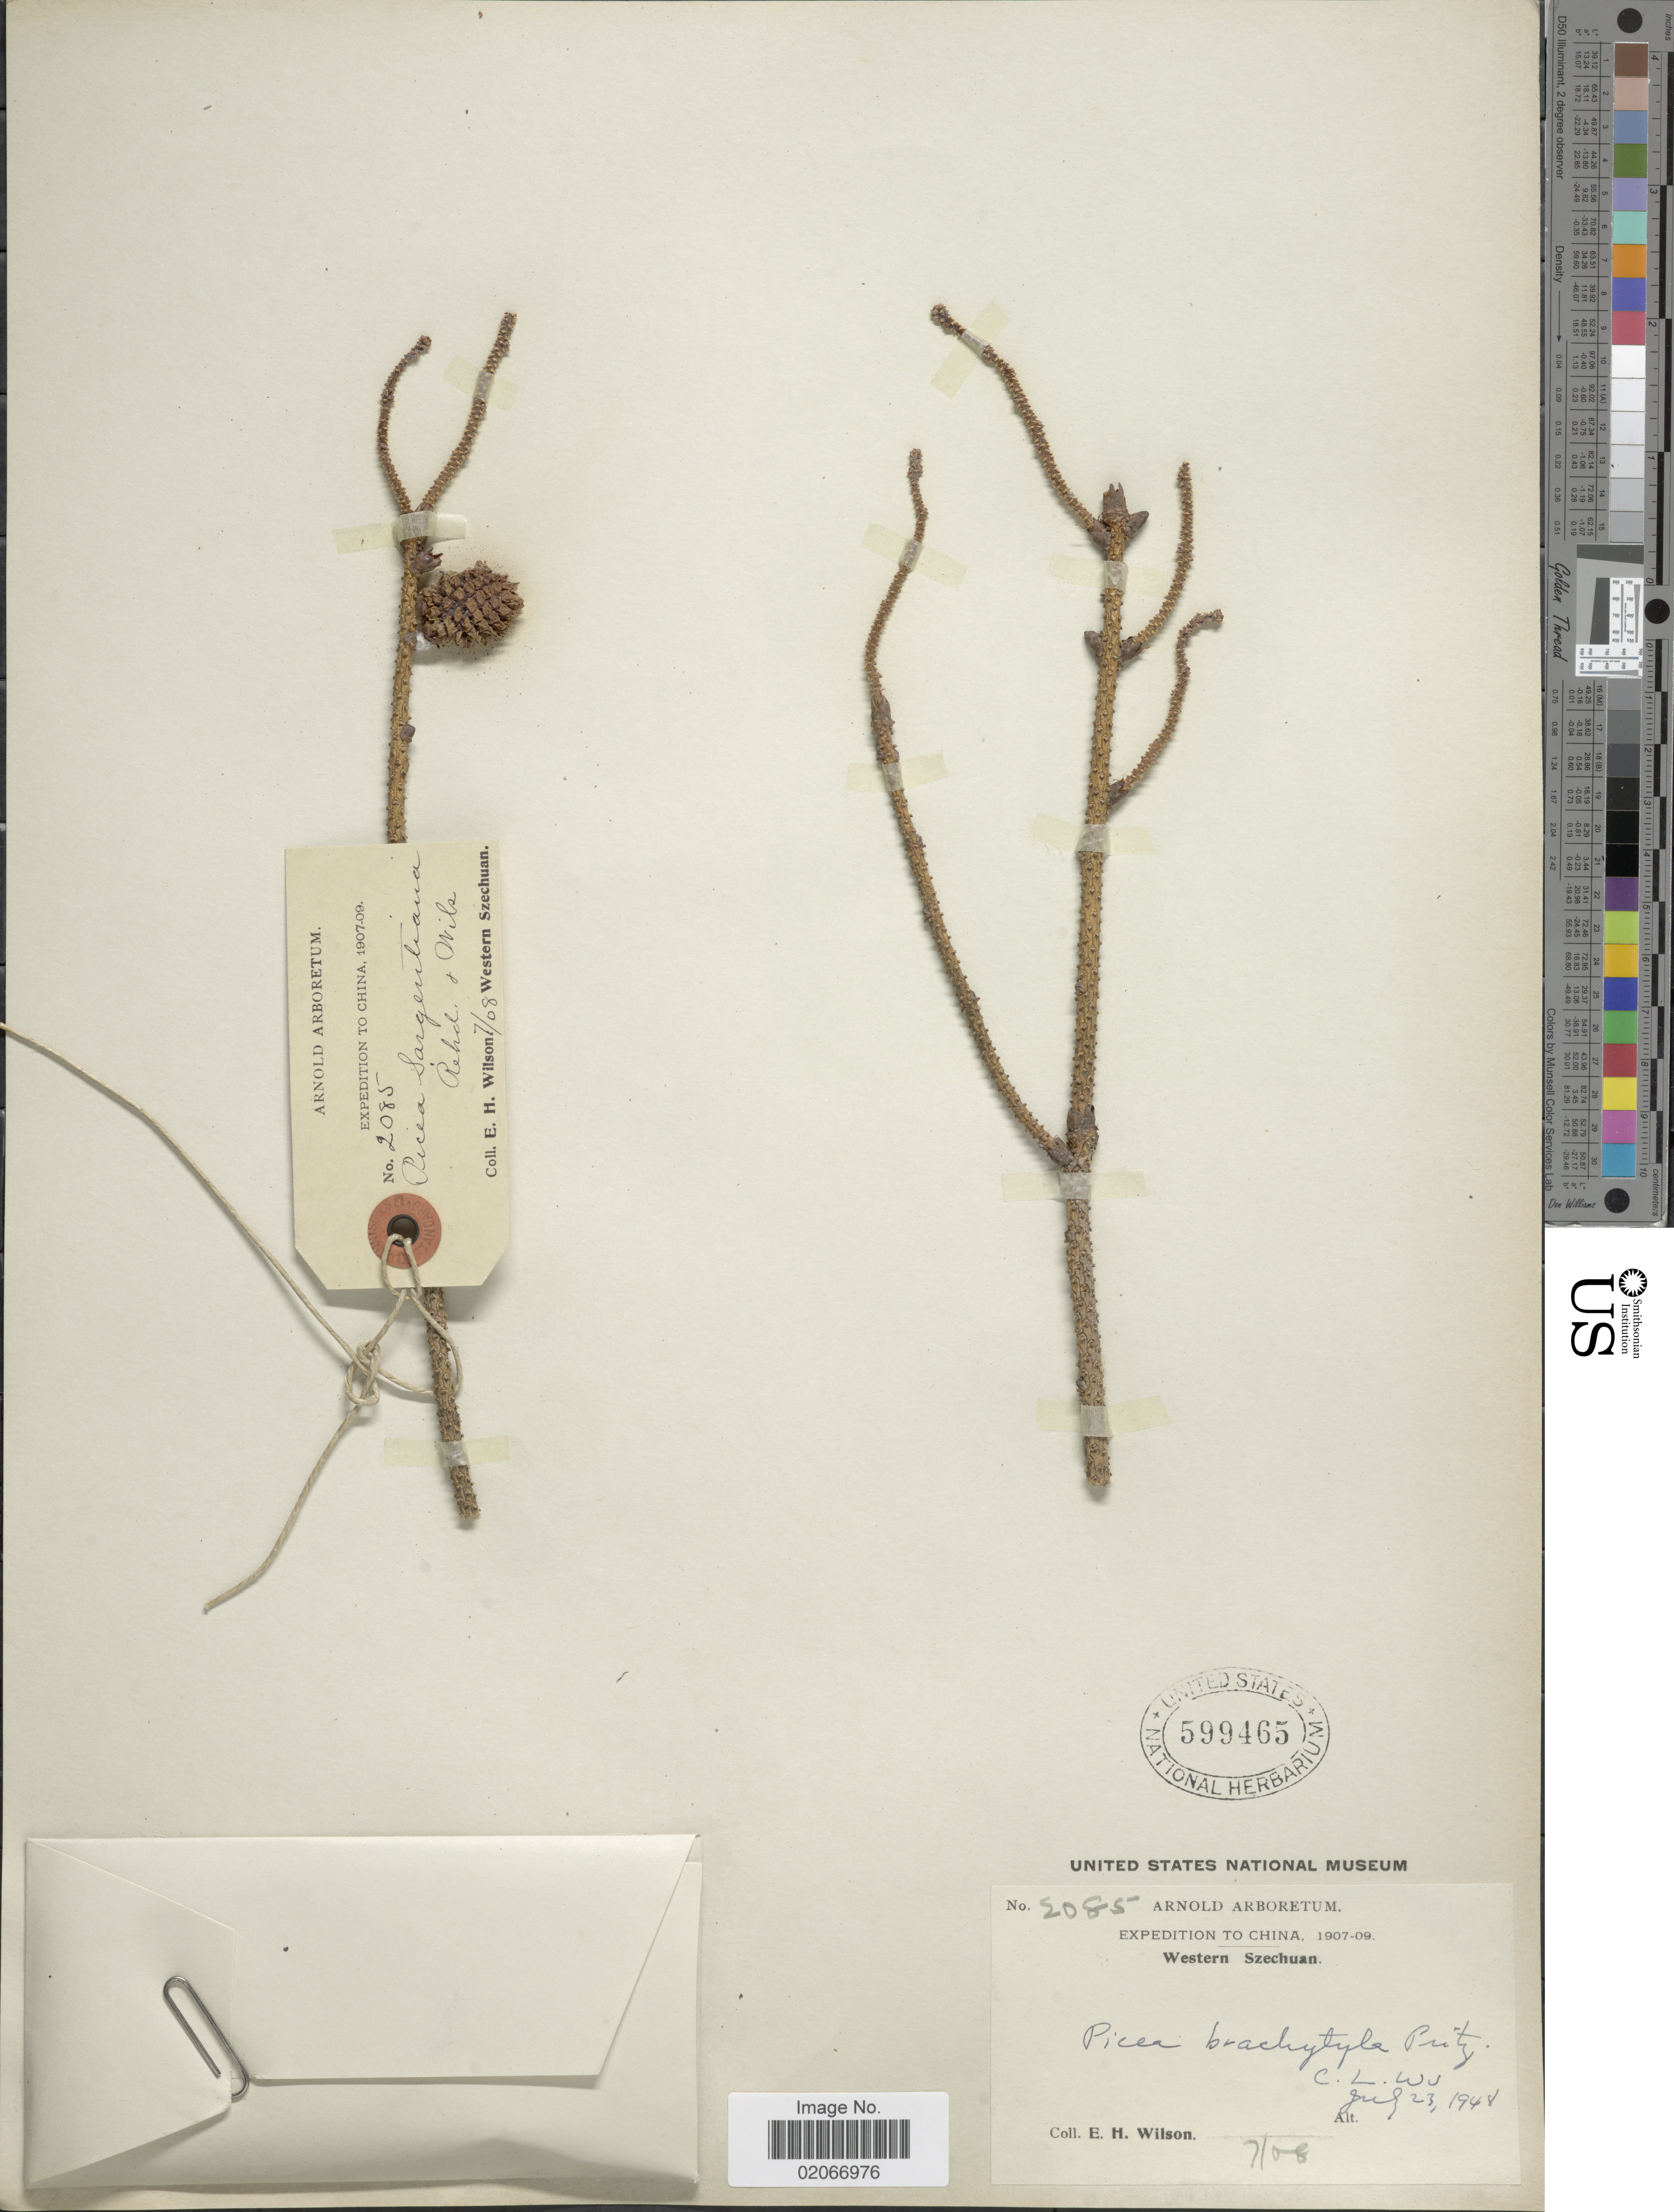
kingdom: Plantae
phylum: Tracheophyta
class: Pinopsida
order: Pinales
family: Pinaceae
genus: Picea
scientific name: Picea brachytyla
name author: (Franch.) E. Pritz.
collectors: E. Wilson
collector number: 2085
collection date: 1908-07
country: China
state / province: Sichuan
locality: Western Szechuan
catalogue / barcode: US 599465